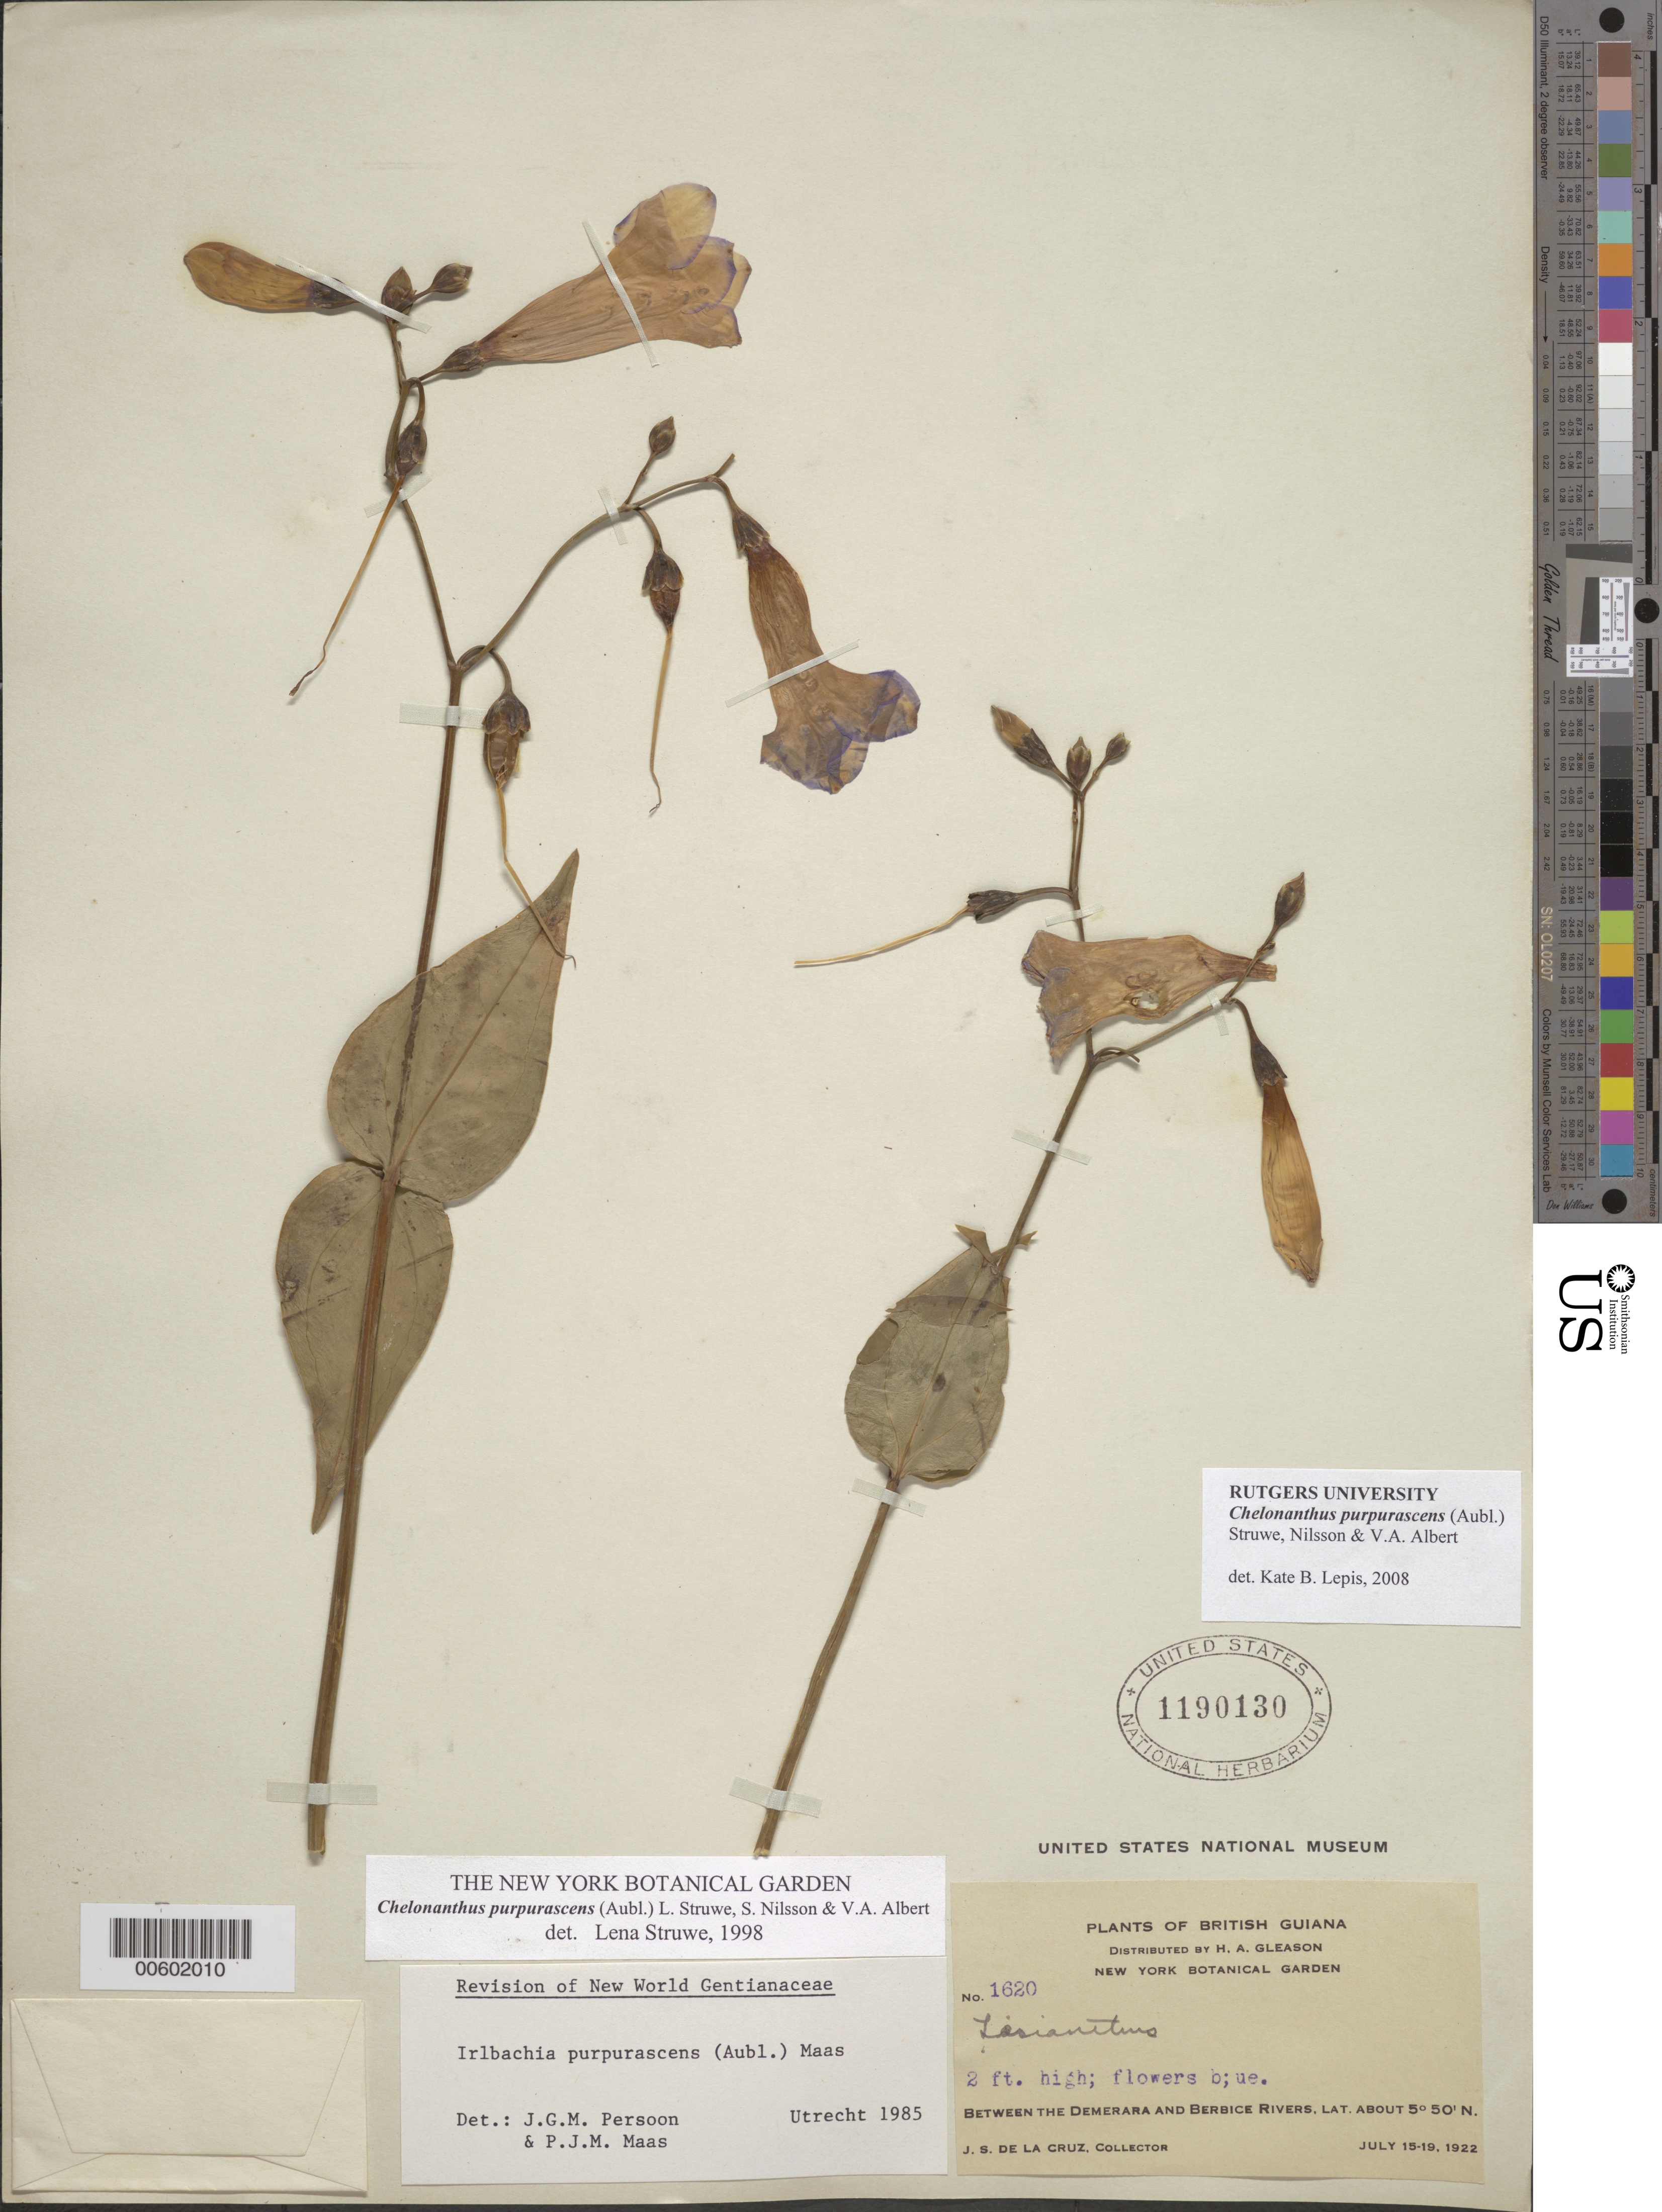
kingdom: Plantae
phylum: Tracheophyta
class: Magnoliopsida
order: Gentianales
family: Gentianaceae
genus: Chelonanthus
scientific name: Chelonanthus purpurascens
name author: (Aubl.) Struwe et al.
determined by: Struwe, L.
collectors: J. S. de la Cruz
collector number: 1620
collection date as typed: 15-Jul-22 to 19-Jul-22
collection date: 1922-07-15/1922-07-19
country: Guyana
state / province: U. Demerara-Berbice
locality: Demerara River to the Berbice River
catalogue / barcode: US 1190130